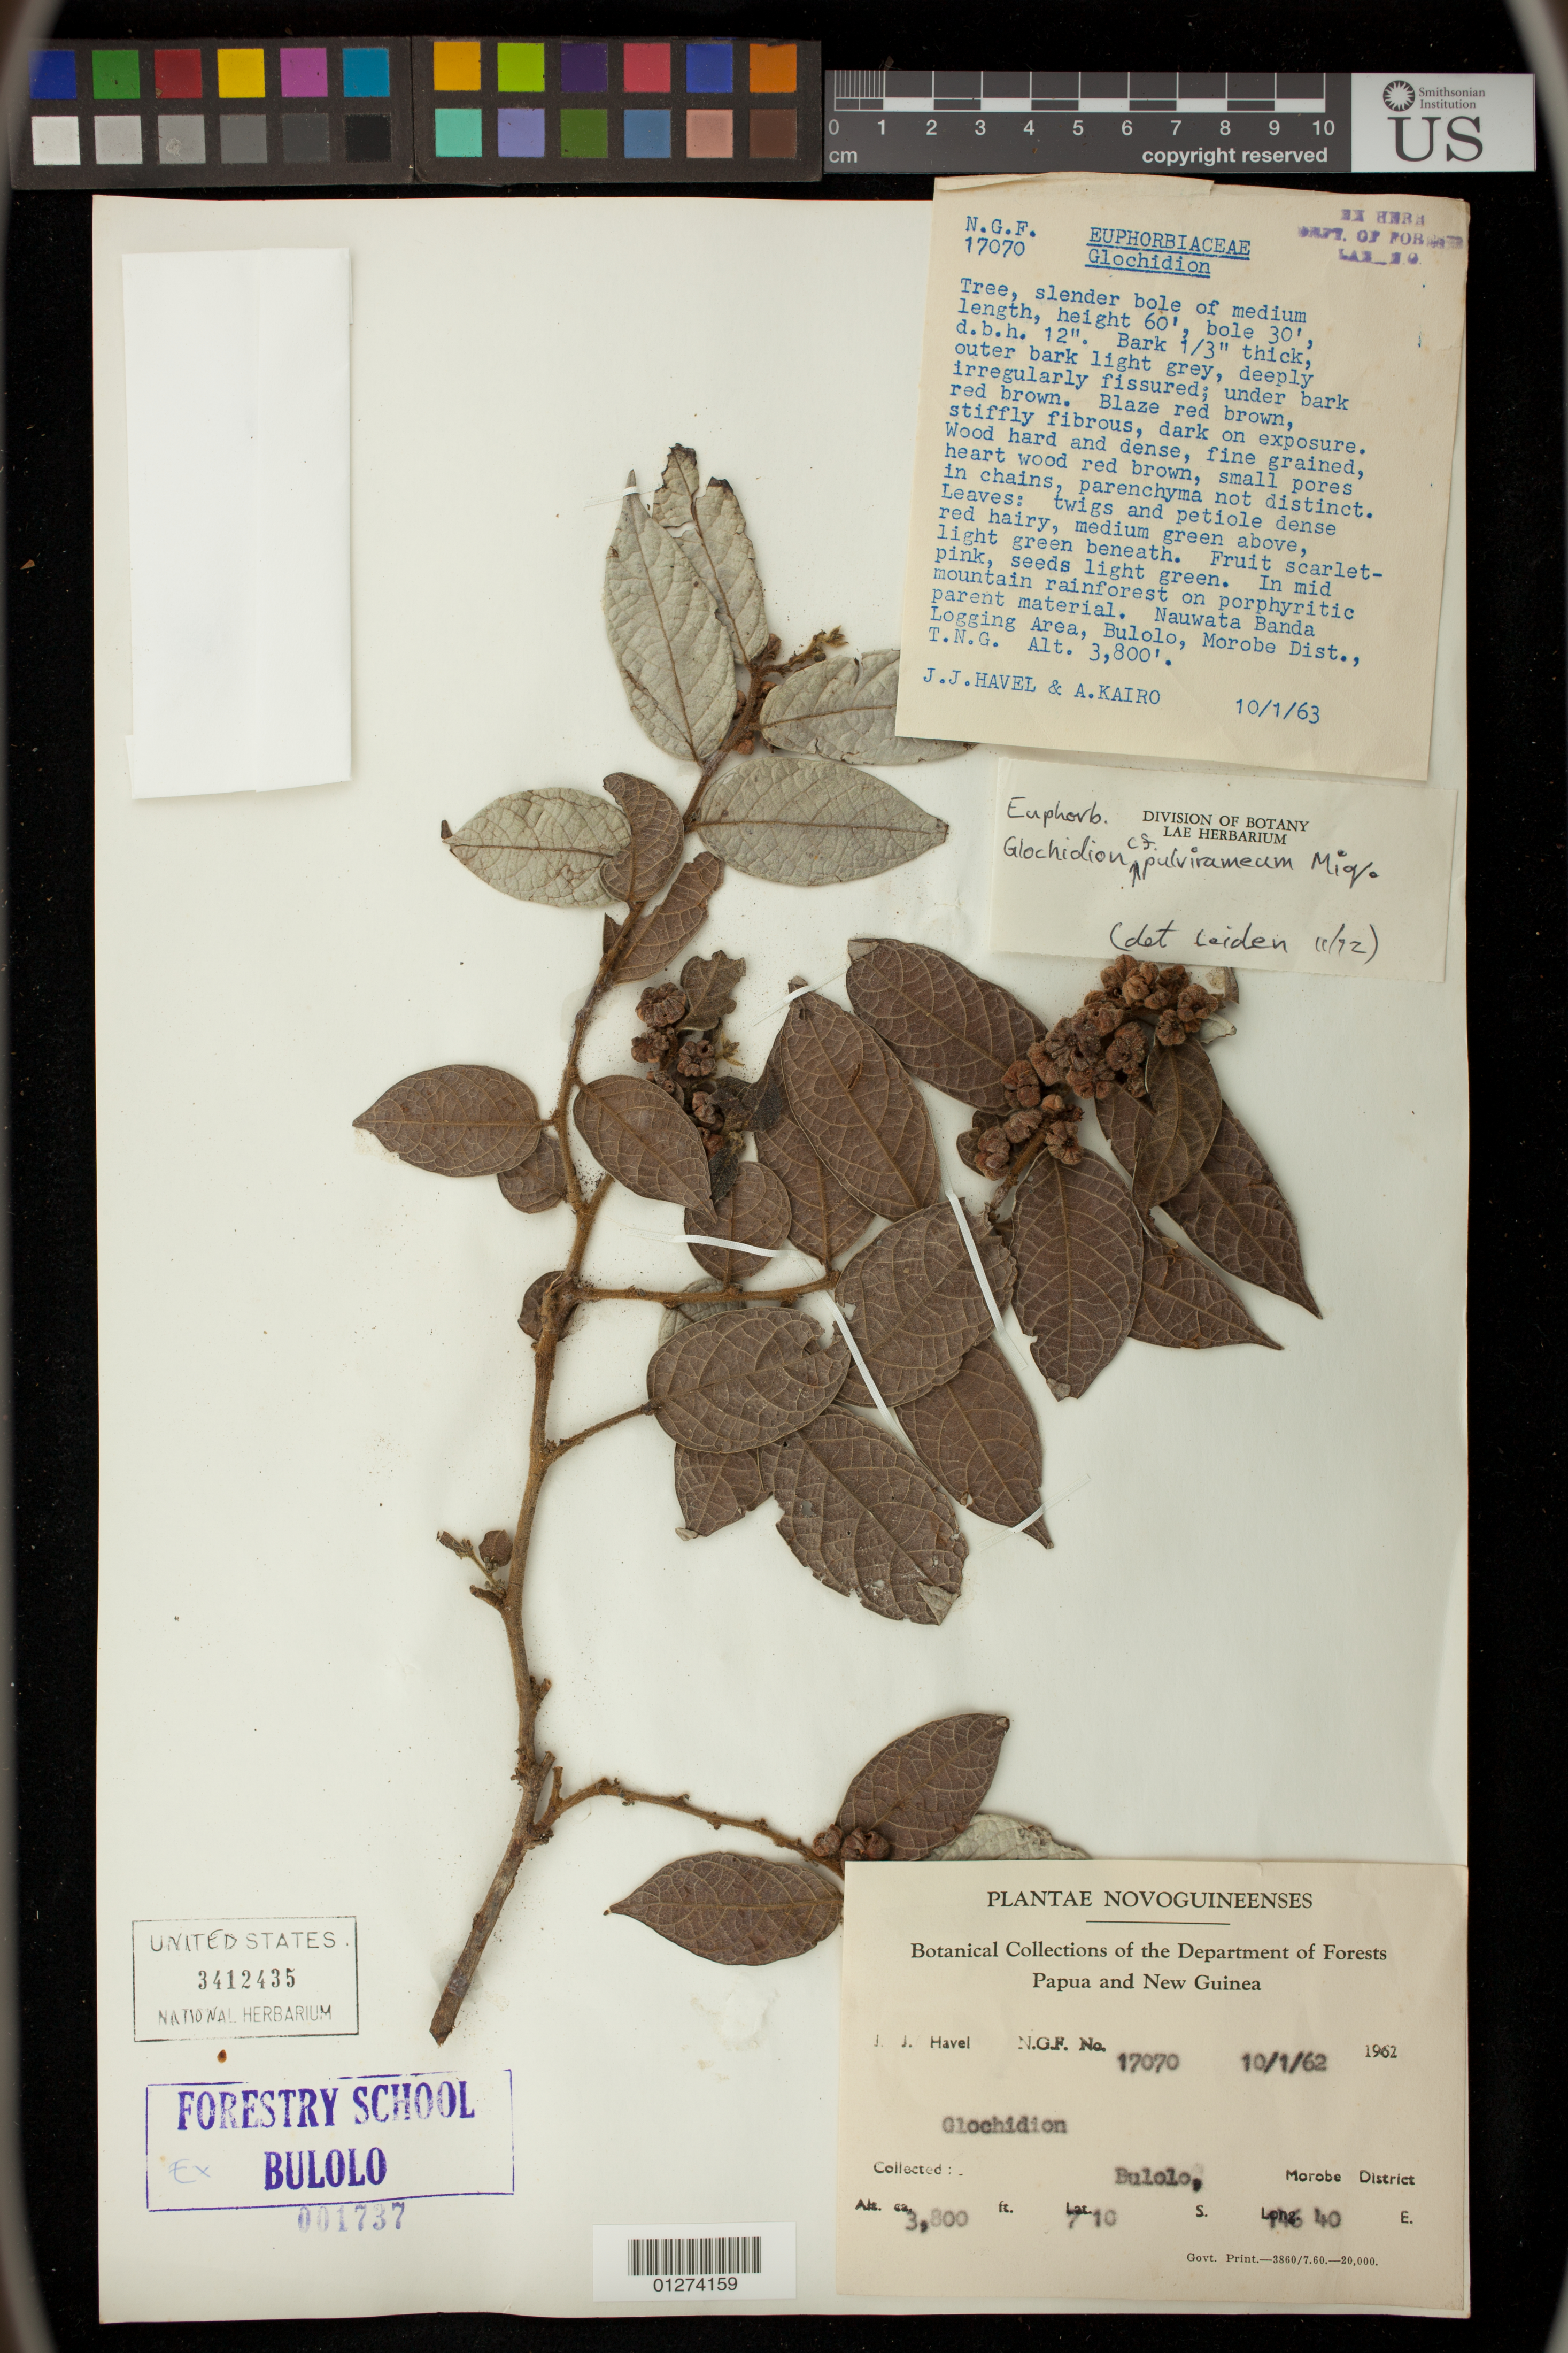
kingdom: Plantae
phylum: Tracheophyta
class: Magnoliopsida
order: Malpighiales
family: Phyllanthaceae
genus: Glochidion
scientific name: Glochidion fulvirameum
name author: Miq.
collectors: J. Havel & A. Kairo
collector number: NGF 17070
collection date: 1963-01-10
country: Papua New Guinea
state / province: Morobe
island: New Guinea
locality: Nauwata Banda Logging Area, Bulolo, T.N.G.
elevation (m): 1158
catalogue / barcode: US 3412435